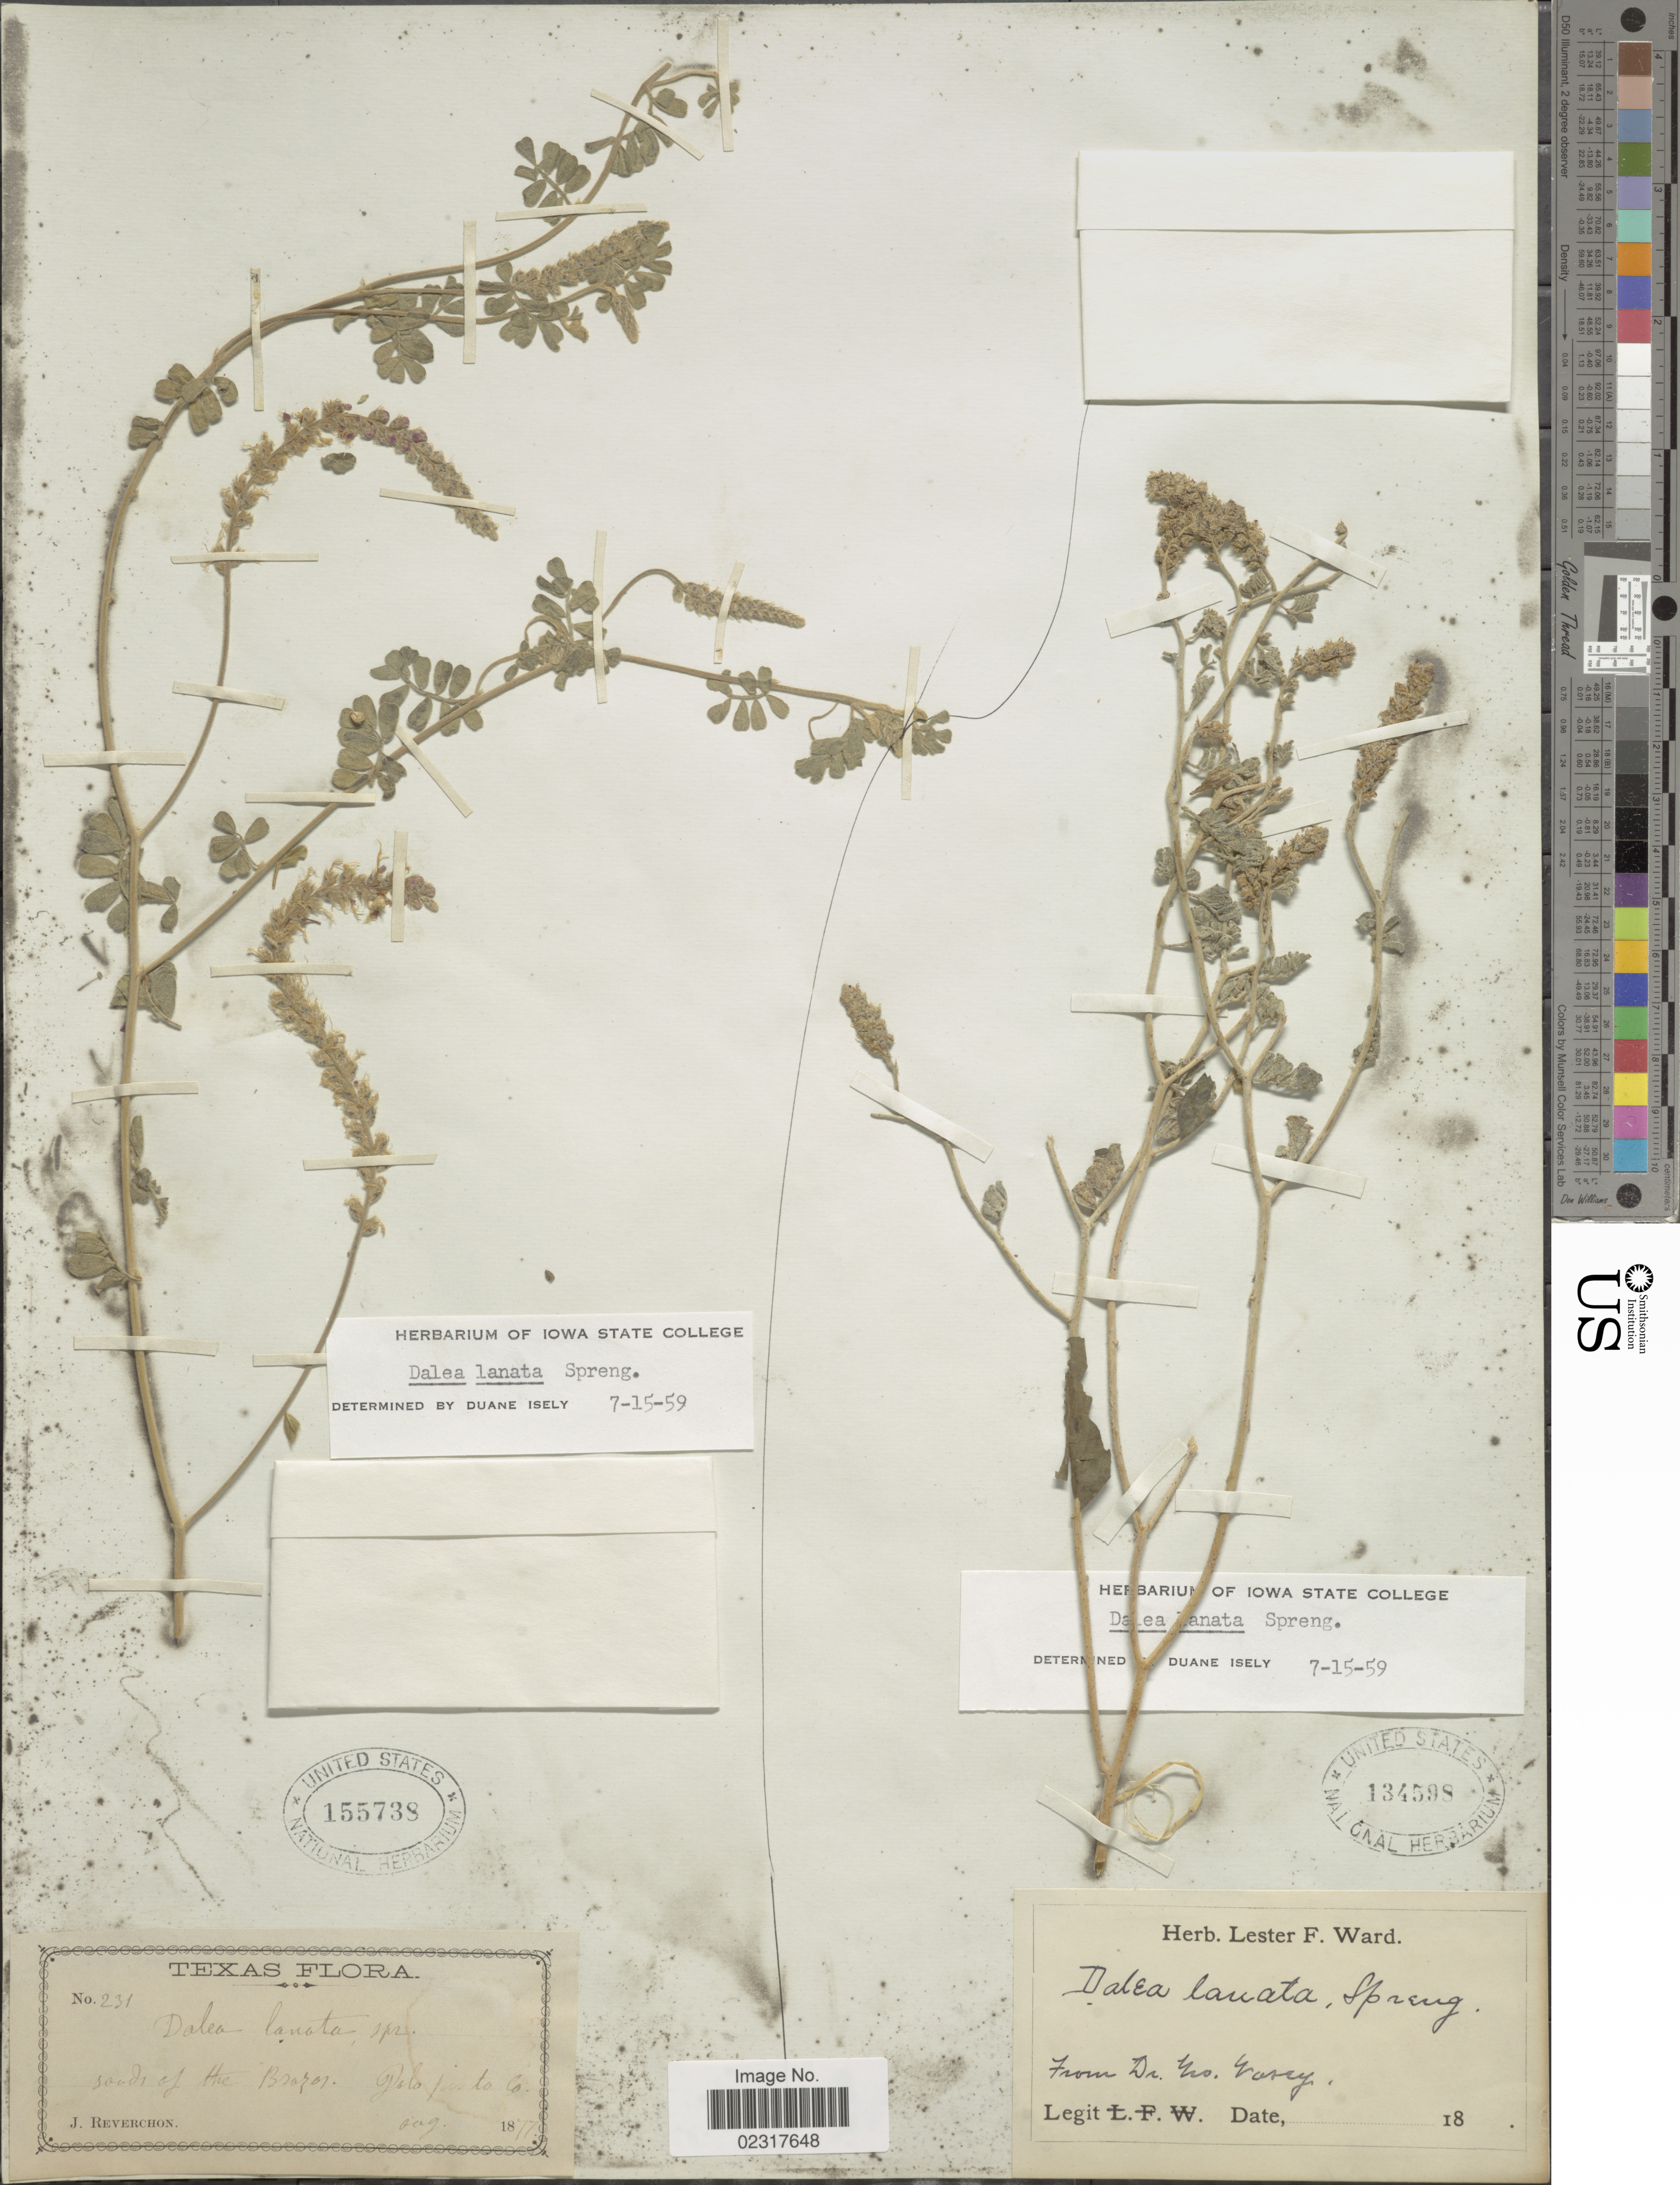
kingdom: Plantae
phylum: Tracheophyta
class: Magnoliopsida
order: Fabales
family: Fabaceae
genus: Dalea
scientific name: Dalea lanata var. lanata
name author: Spreng.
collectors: ex herb. Lester F. Ward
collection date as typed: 18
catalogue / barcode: US 134598-2